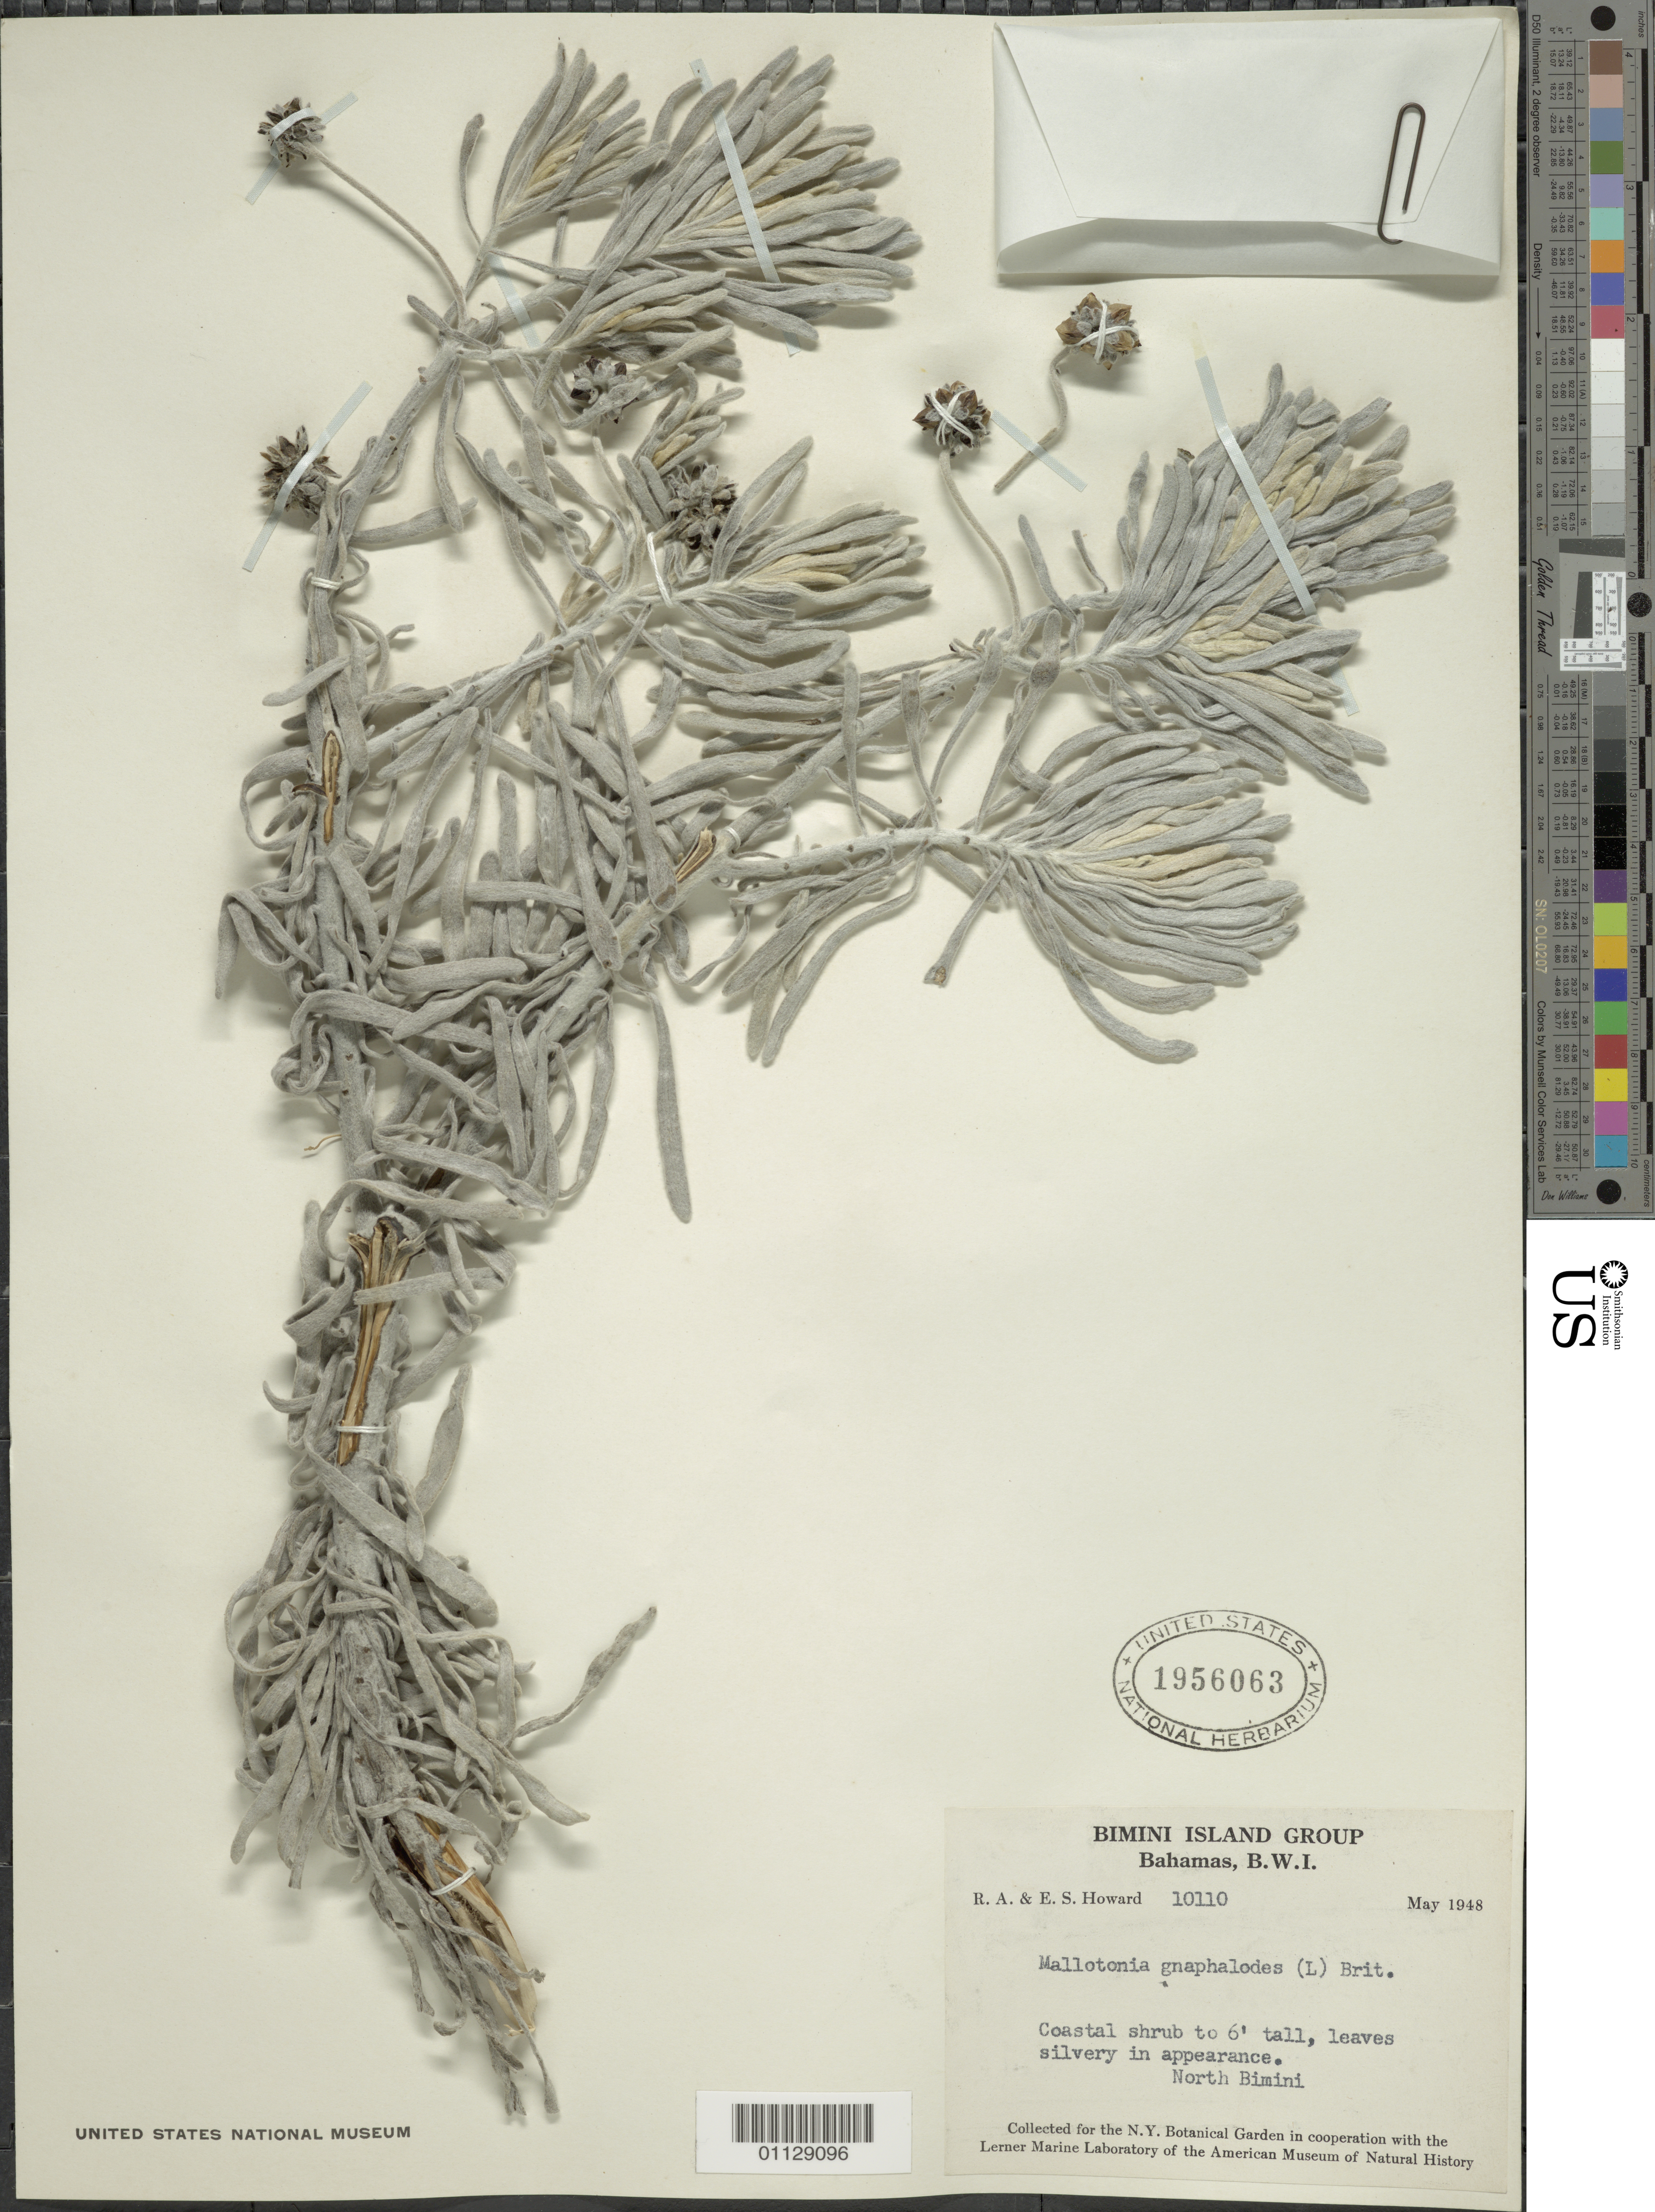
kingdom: Plantae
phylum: Tracheophyta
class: Magnoliopsida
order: Boraginales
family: Heliotropiaceae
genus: Mallotonia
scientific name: Mallotonia gnaphalodes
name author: (L.) Britton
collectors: E. S. Howard & R. A. Howard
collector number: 10110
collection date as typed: May 1948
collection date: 1948-05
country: Bahamas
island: North Bimini I.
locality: Coastal shrub to 6' tall, leaves silvery in appearance, North Bimini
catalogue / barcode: US 1956063